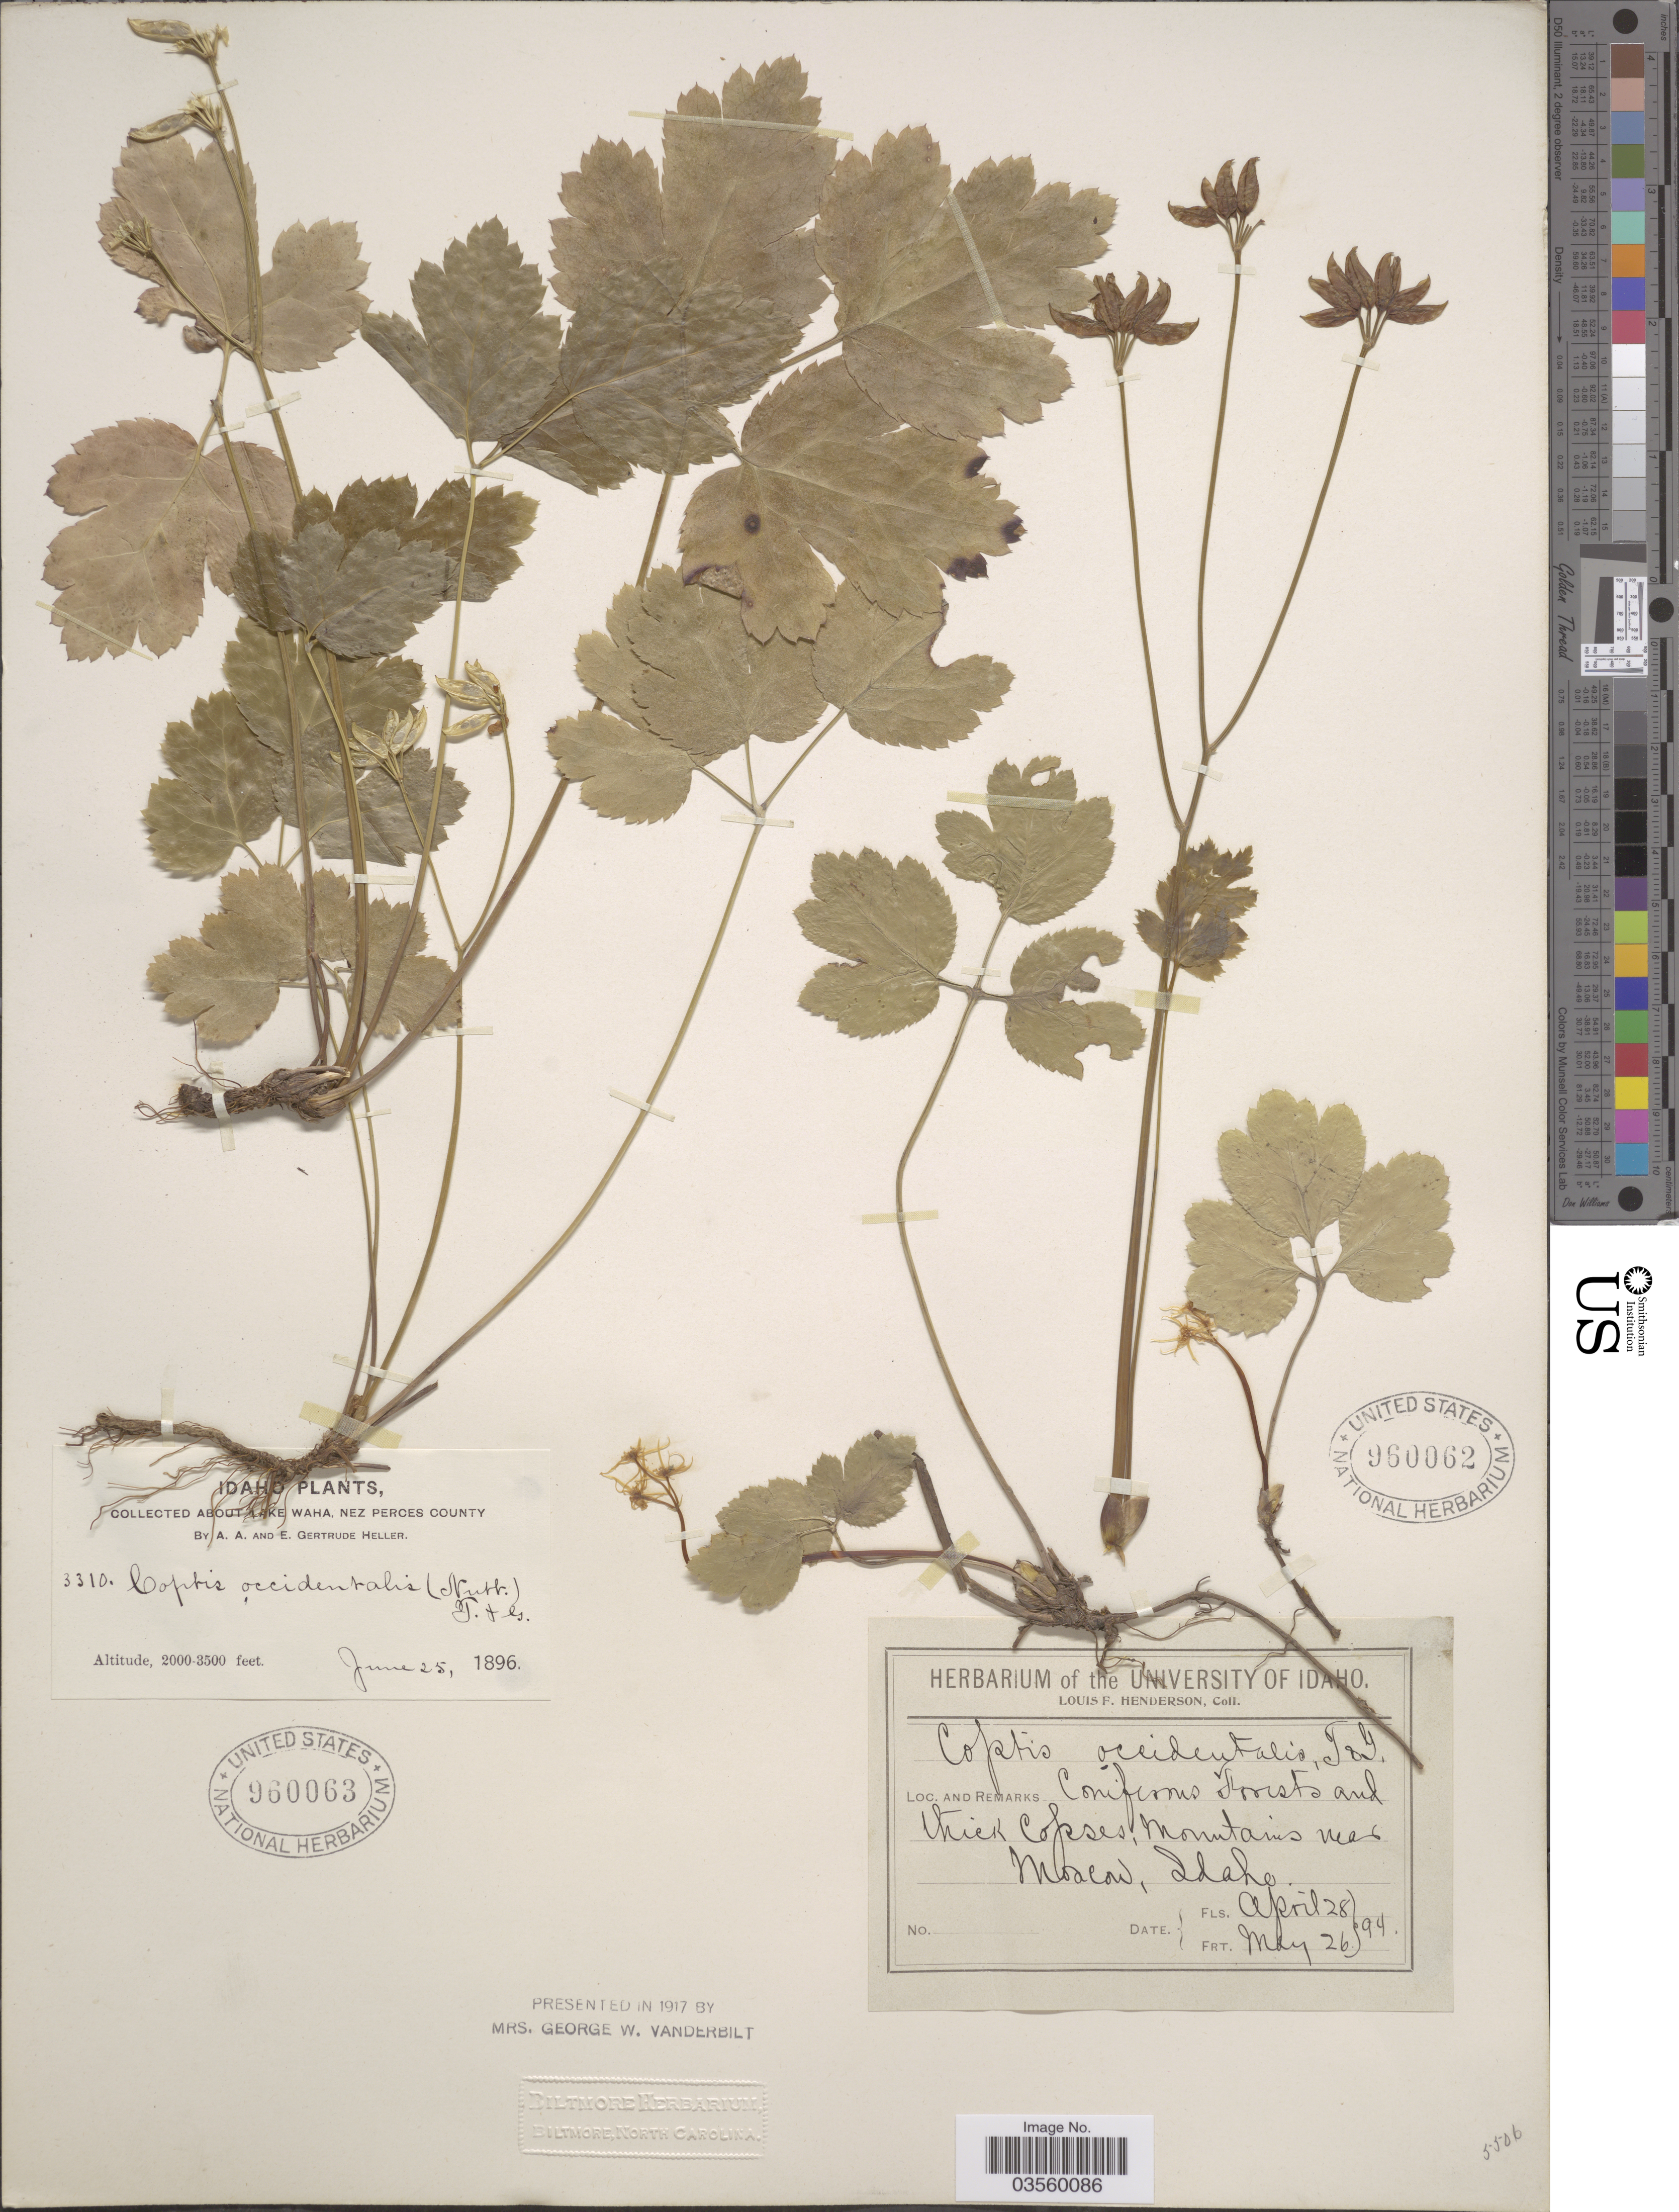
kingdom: Plantae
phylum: Tracheophyta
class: Magnoliopsida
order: Ranunculales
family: Ranunculaceae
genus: Coptis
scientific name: Coptis occidentalis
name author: Torr. & A. Gray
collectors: A. A. Heller & E. Gertrude Heller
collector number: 3310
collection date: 1896-06-25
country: United States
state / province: Idaho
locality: About Lake Waha, Nez Perces County.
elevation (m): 610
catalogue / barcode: US 960063-2